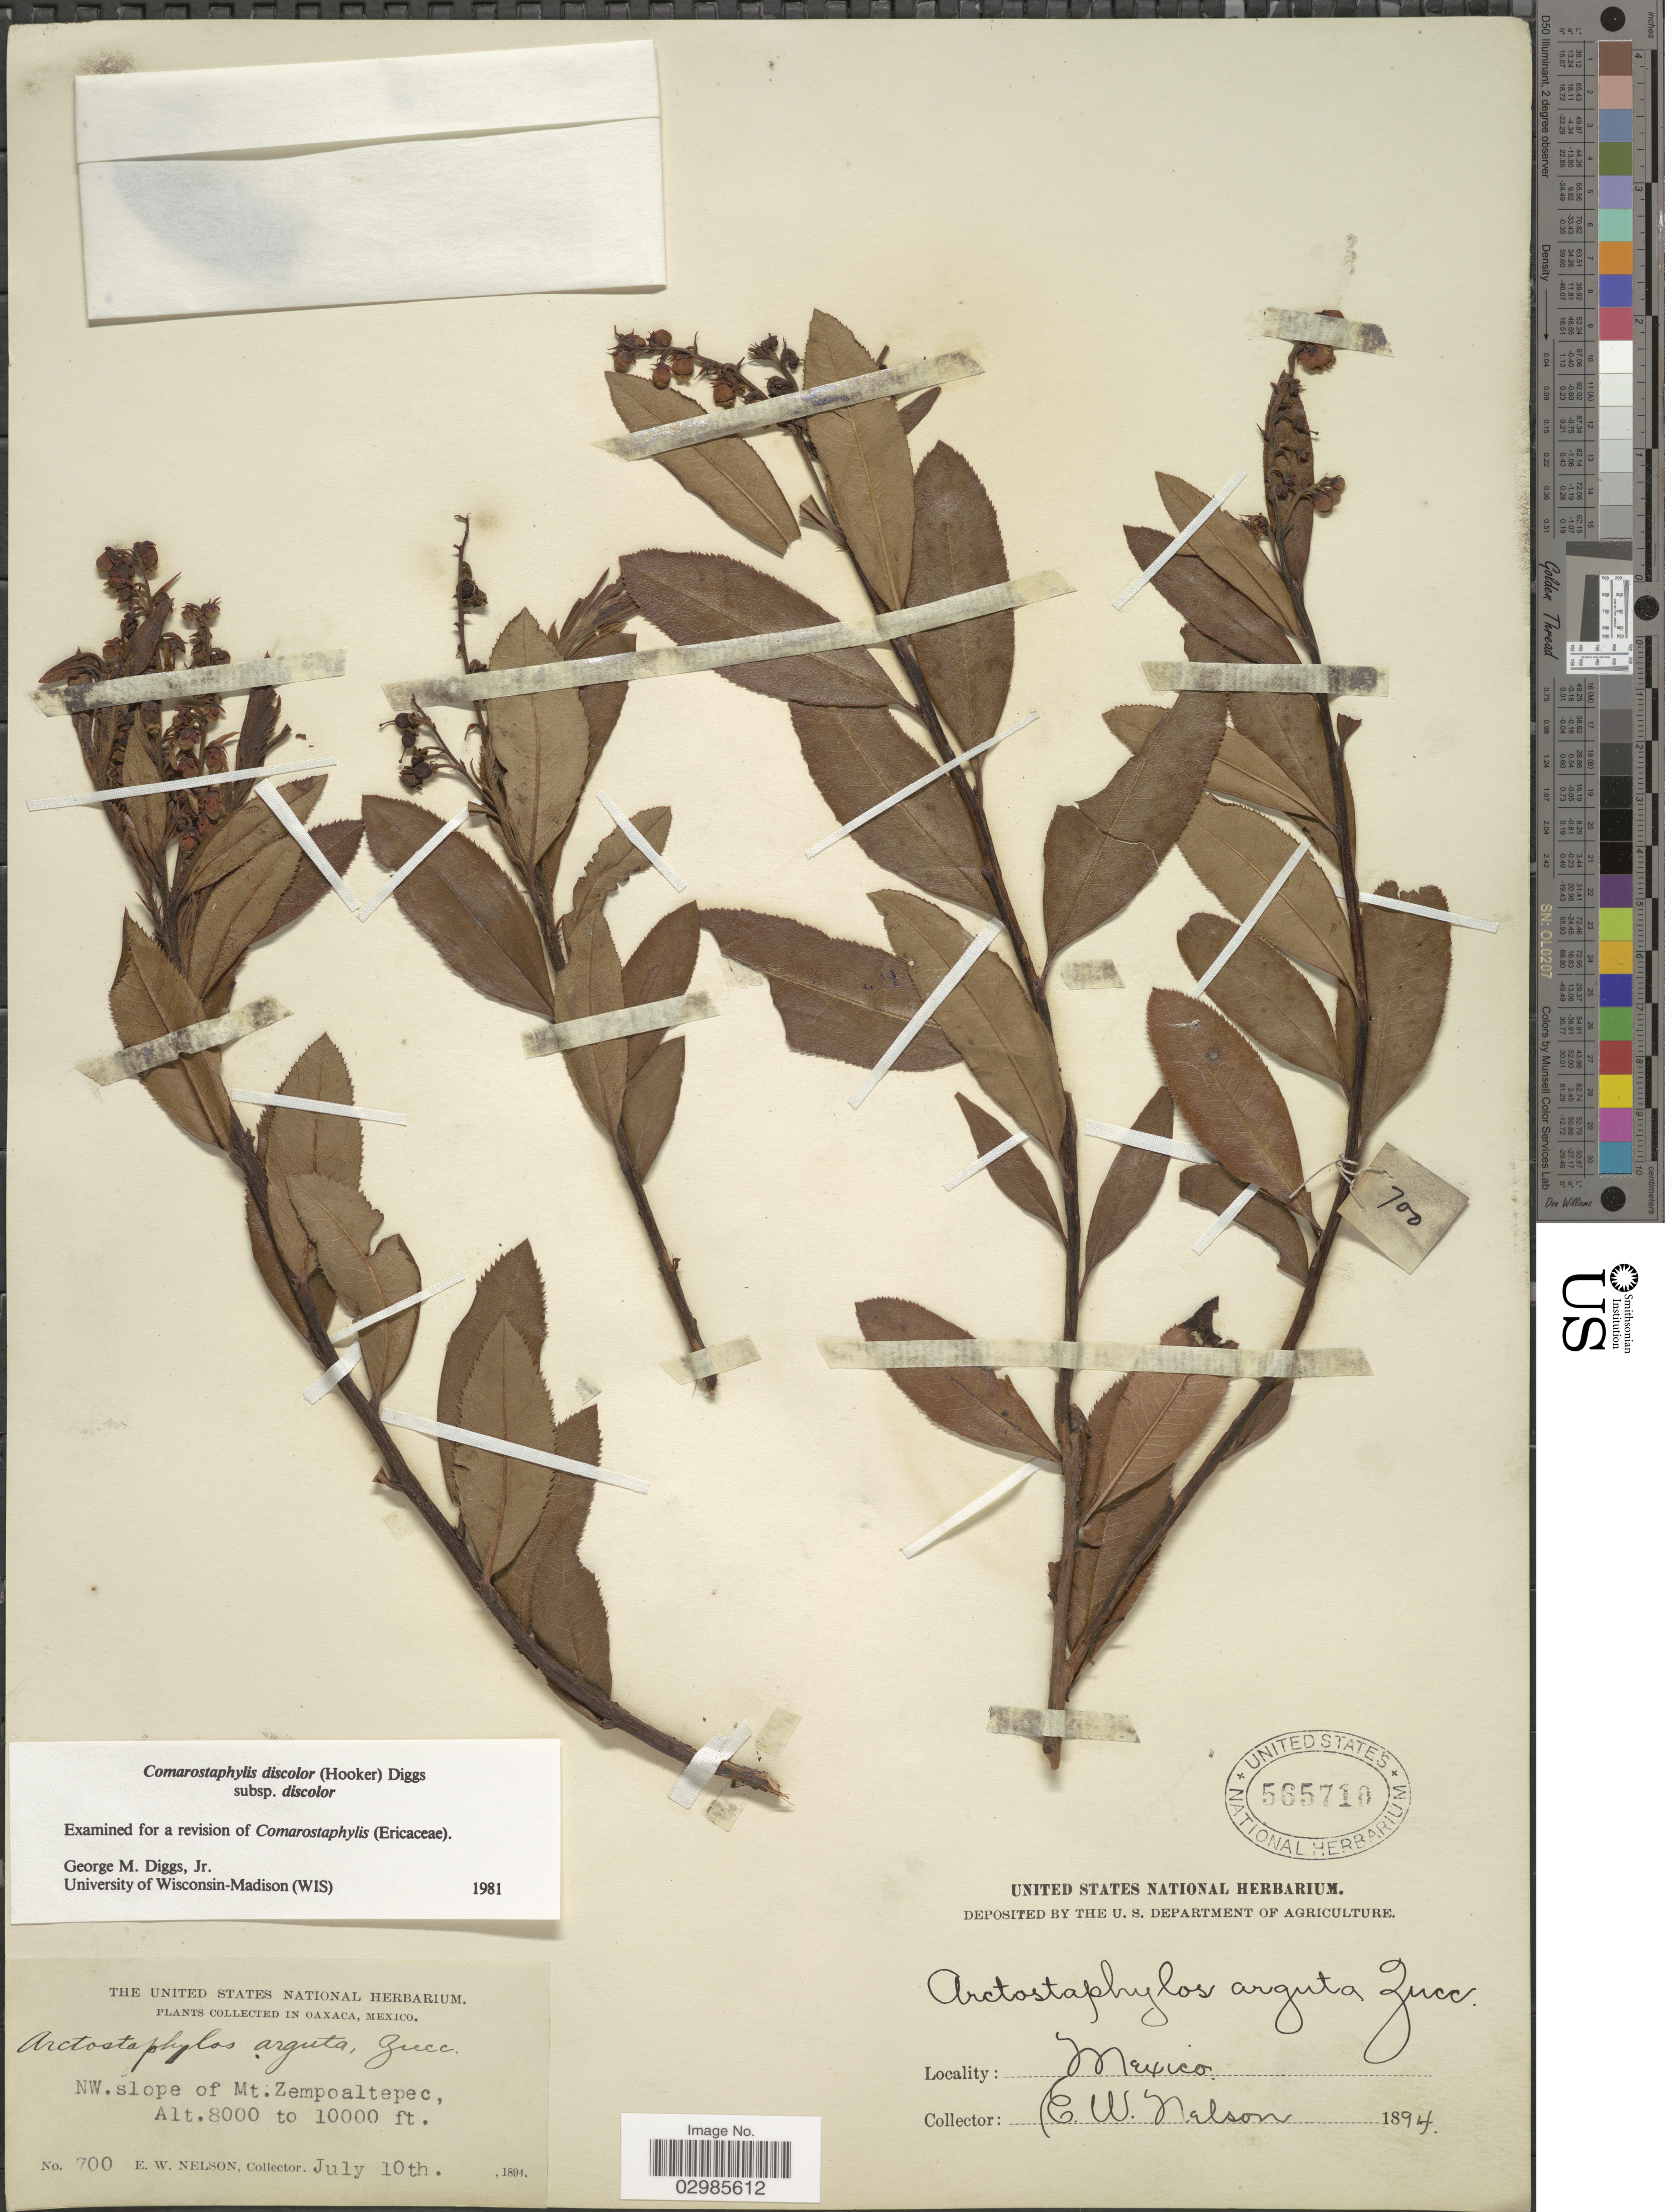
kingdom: Plantae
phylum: Tracheophyta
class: Magnoliopsida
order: Ericales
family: Ericaceae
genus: Comarostaphylis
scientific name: Comarostaphylis discolor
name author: (Hook.) Diggs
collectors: E. W. Nelson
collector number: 700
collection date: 1894-07-10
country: Mexico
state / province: Oaxaca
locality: NW. slope of Mt. Zempoaltepec.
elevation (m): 2438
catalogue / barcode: US 565710